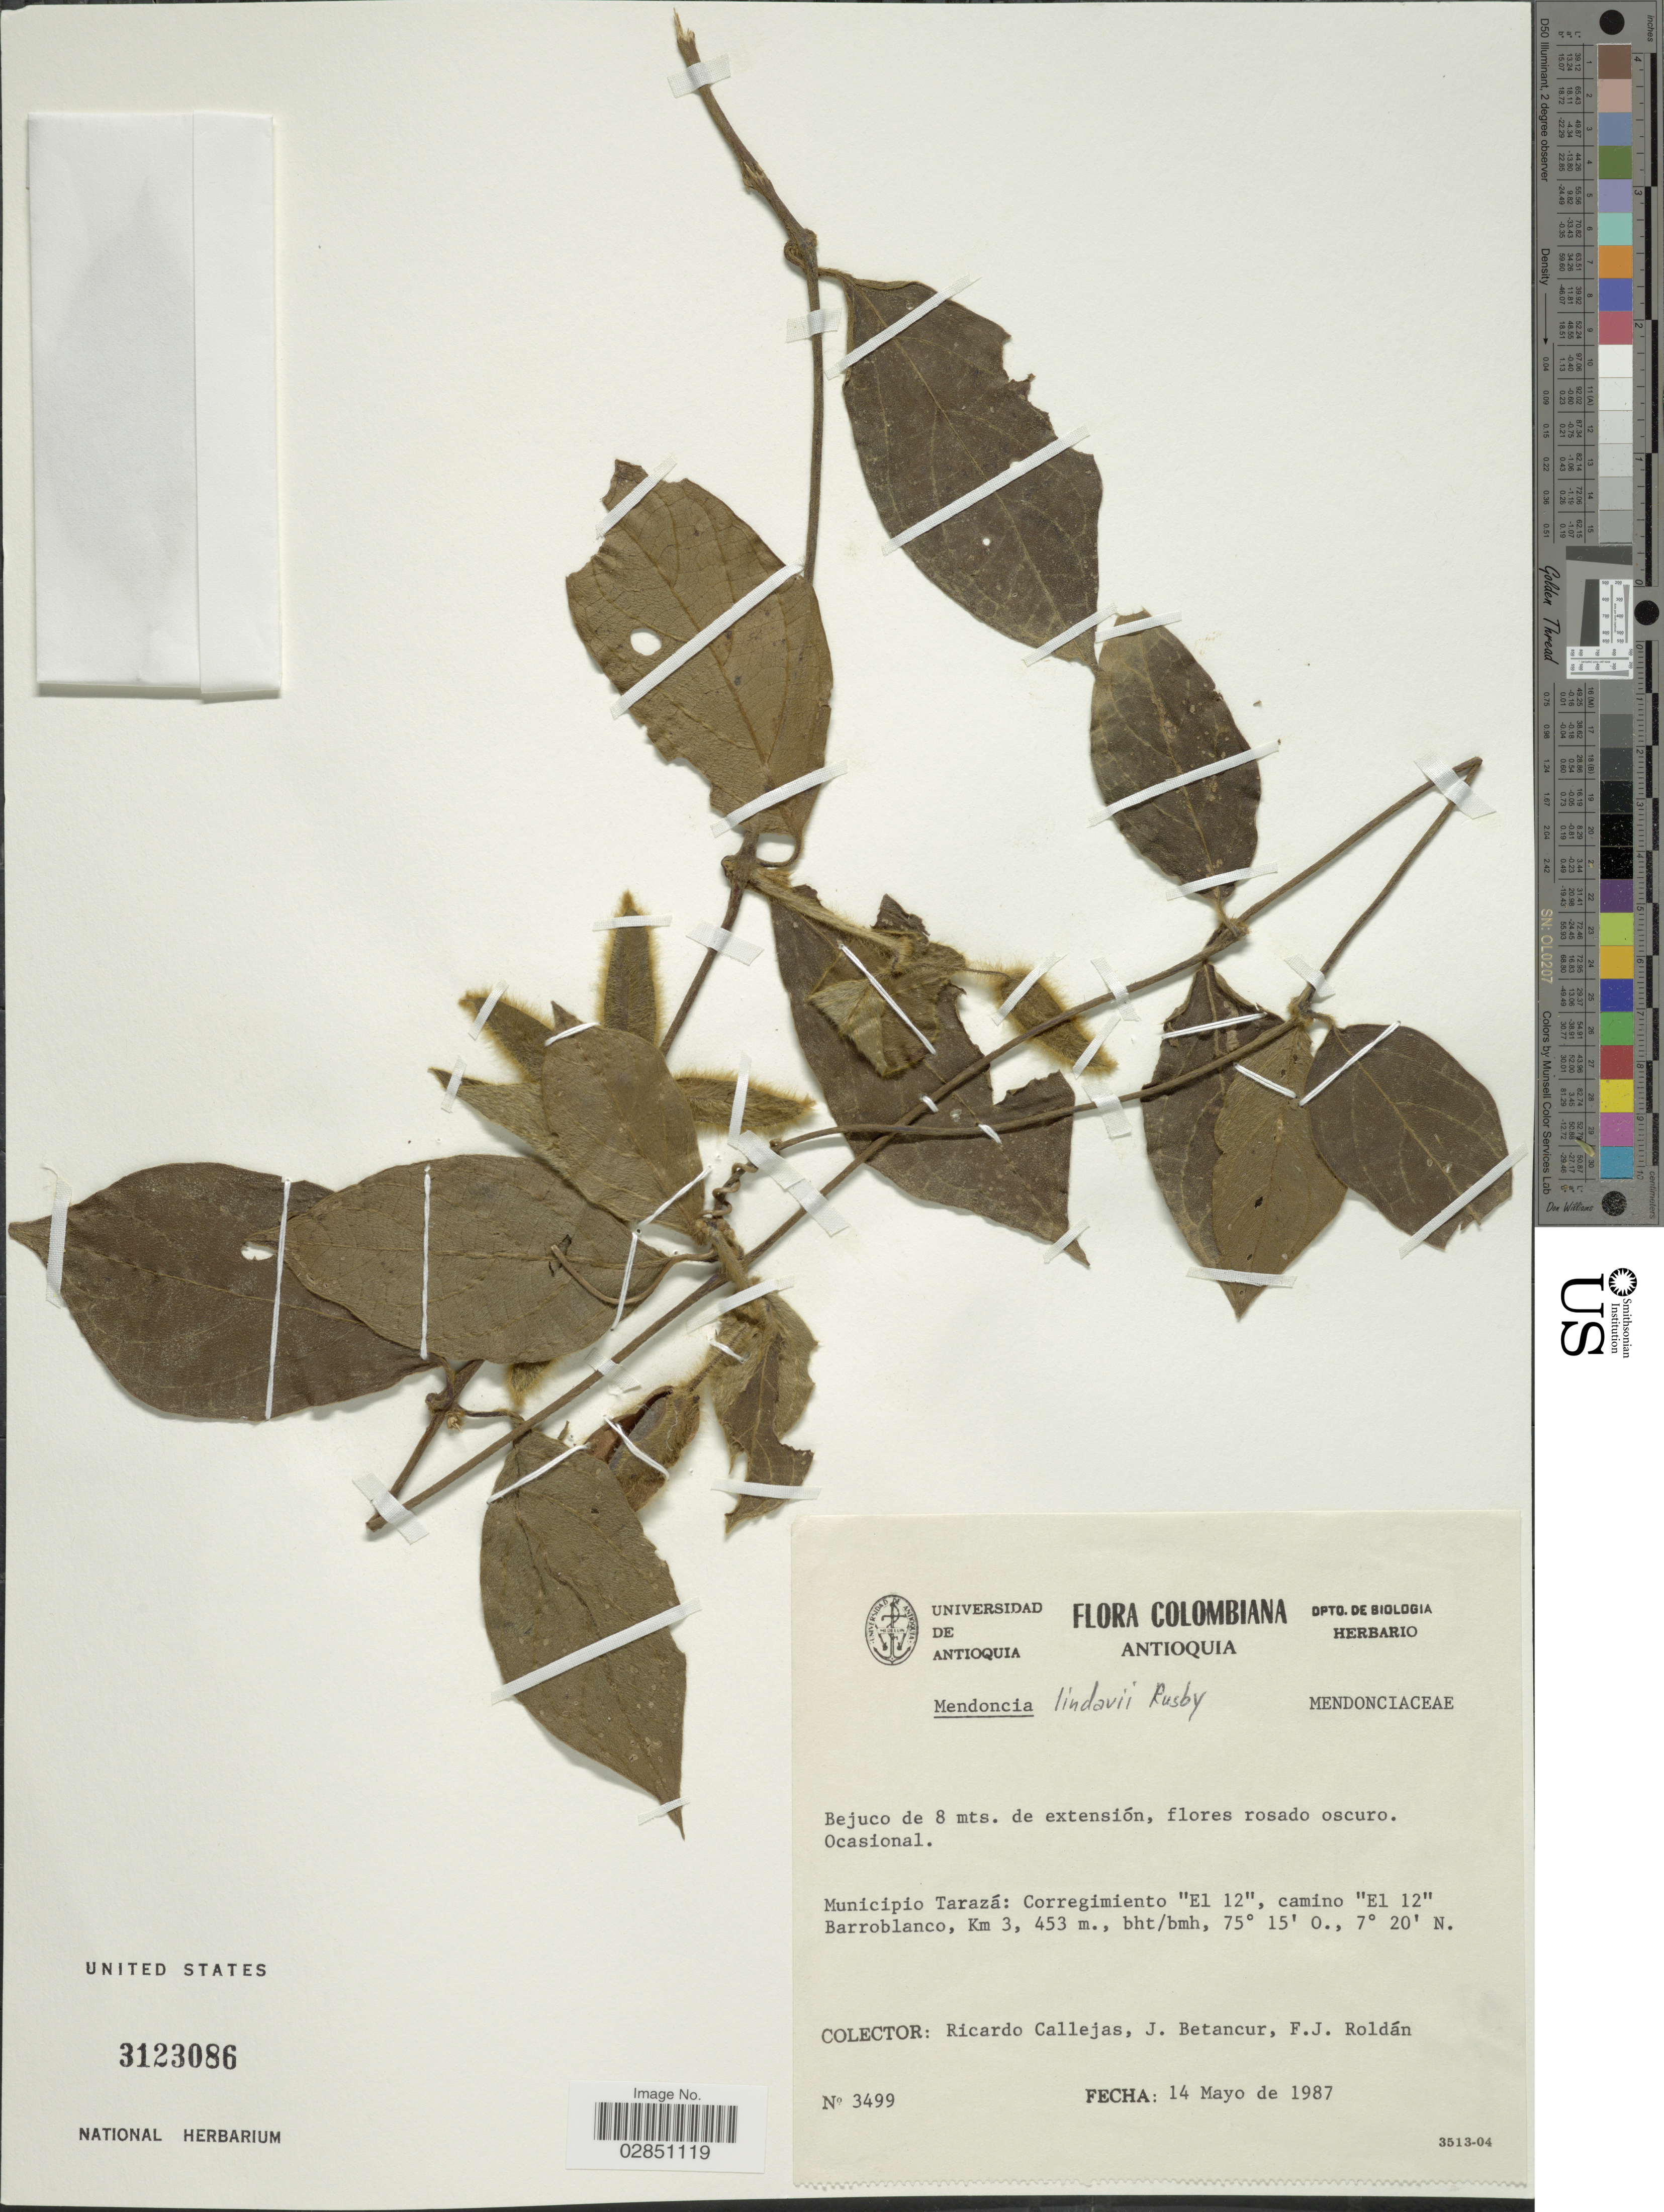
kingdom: Plantae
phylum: Tracheophyta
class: Magnoliopsida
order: Lamiales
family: Acanthaceae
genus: Mendoncia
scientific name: Mendoncia lindavii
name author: Rusby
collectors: R. Callejas, J. Betancur & F. J. Roldán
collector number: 3499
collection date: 1987-05-14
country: Colombia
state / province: Antioquia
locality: Municipio Tarazá, Corregimiento "El 12", camino "El 12" Barroblanco, Km 3.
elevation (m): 453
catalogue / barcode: US 3123086